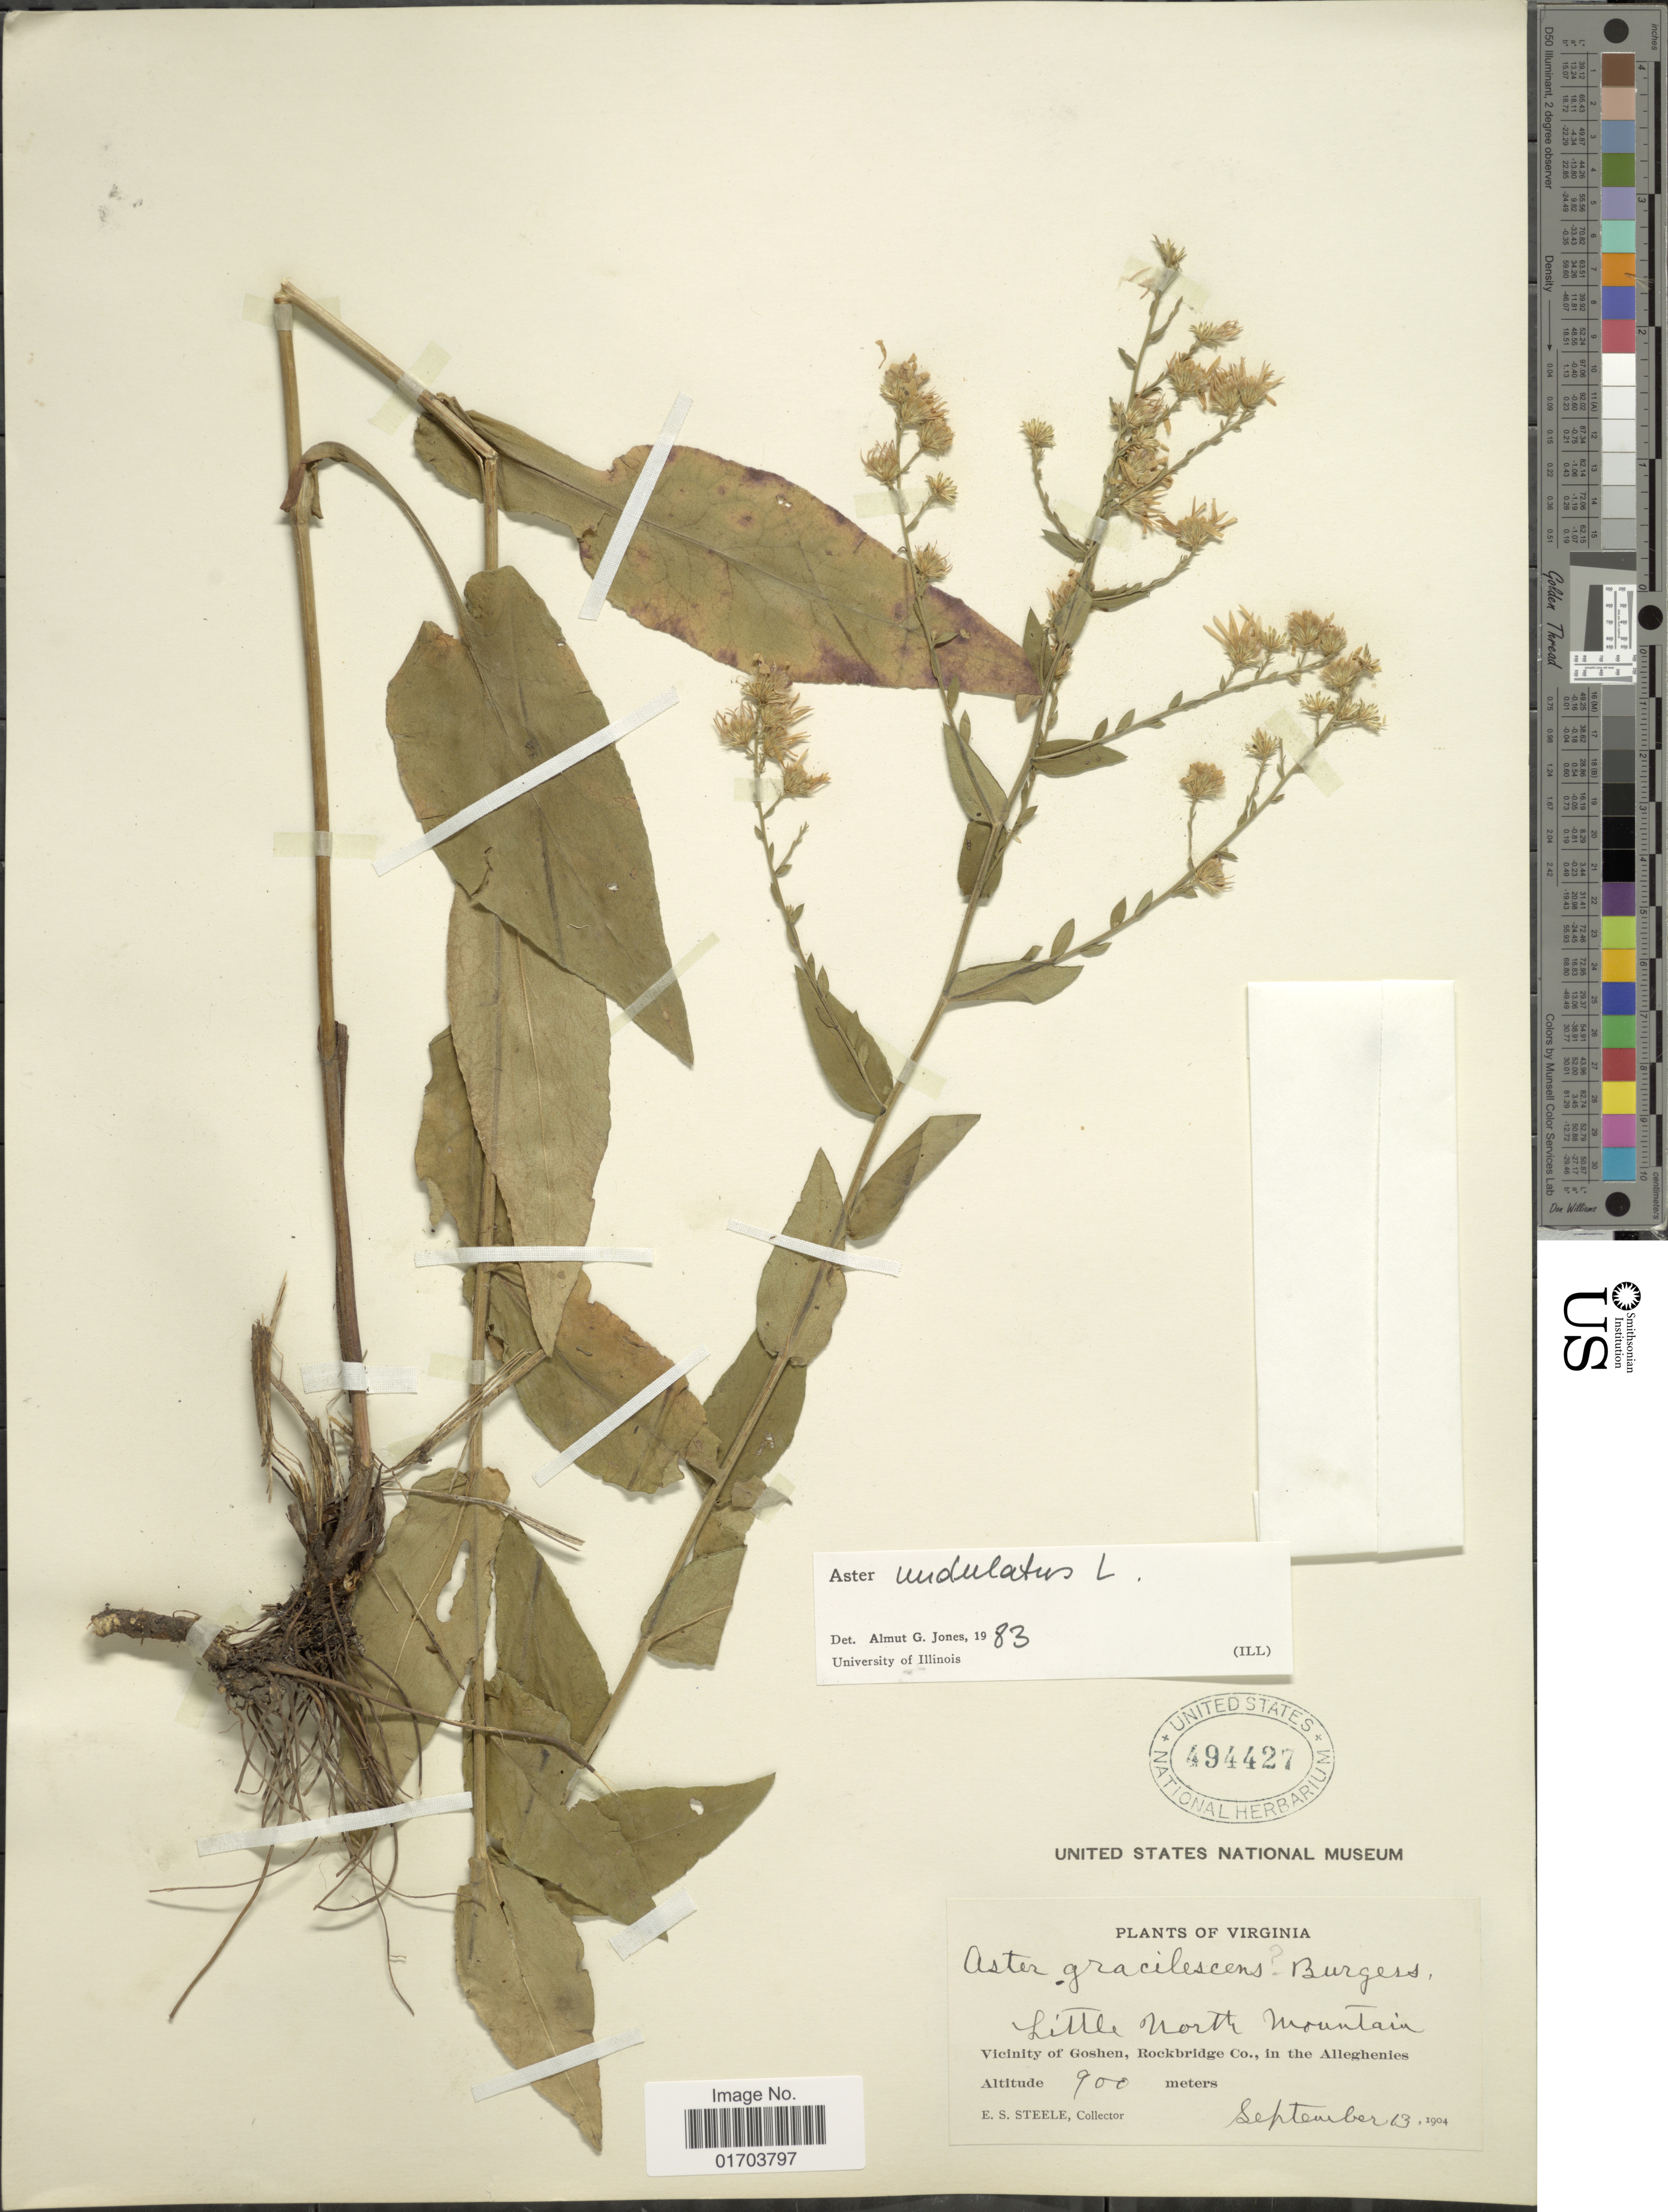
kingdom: Plantae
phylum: Tracheophyta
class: Magnoliopsida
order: Asterales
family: Asteraceae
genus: Symphyotrichum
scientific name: Symphyotrichum undulatum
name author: (L.) G.L. Nesom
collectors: E. Steele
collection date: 1904-09-13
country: United States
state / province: Virginia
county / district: Rockbridge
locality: Little North Mountain, Vicinity of Goshen, Rockbridge Co., in the Alleghenies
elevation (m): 900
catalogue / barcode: US 494427